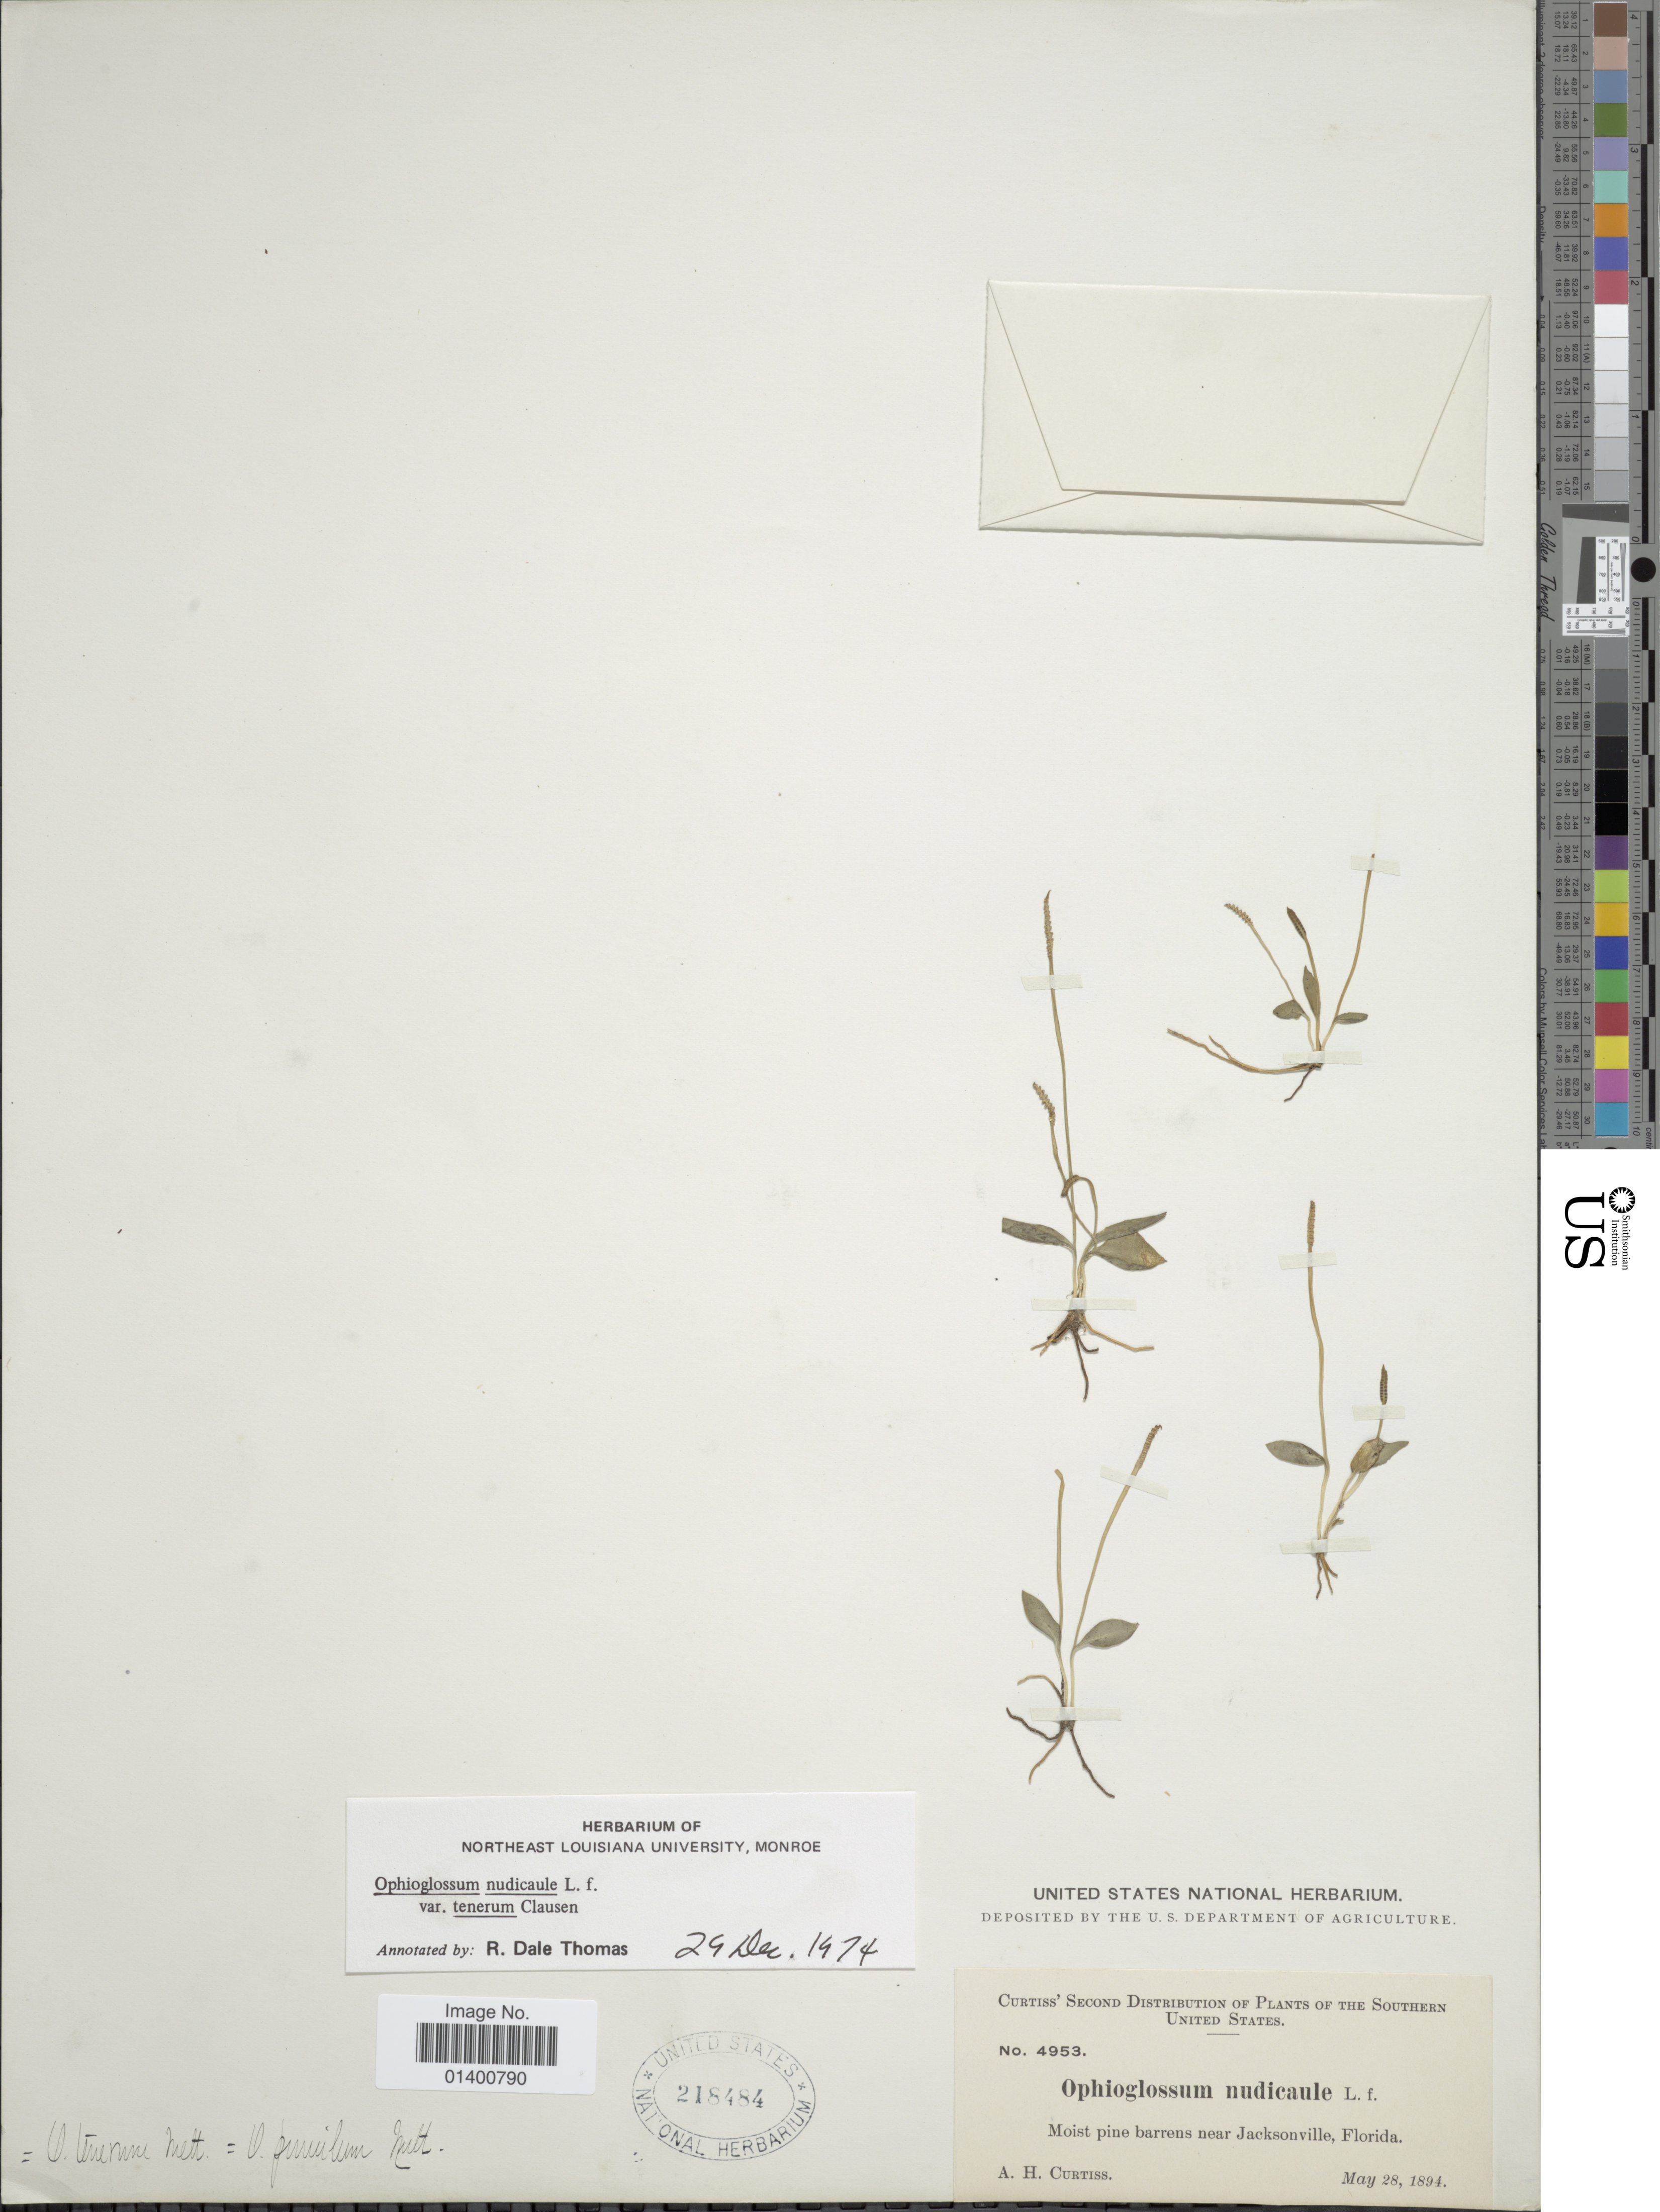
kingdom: Plantae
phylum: Tracheophyta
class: Polypodiopsida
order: Ophioglossales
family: Ophioglossaceae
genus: Ophioglossum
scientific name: Ophioglossum nudicaule var. tenerum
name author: (Mett. ex Prantl) R.T. Clausen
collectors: A. H. Curtiss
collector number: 4953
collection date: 1894-05-28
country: United States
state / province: Florida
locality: Moist pine barrens near Jacksonville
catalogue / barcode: US 218484